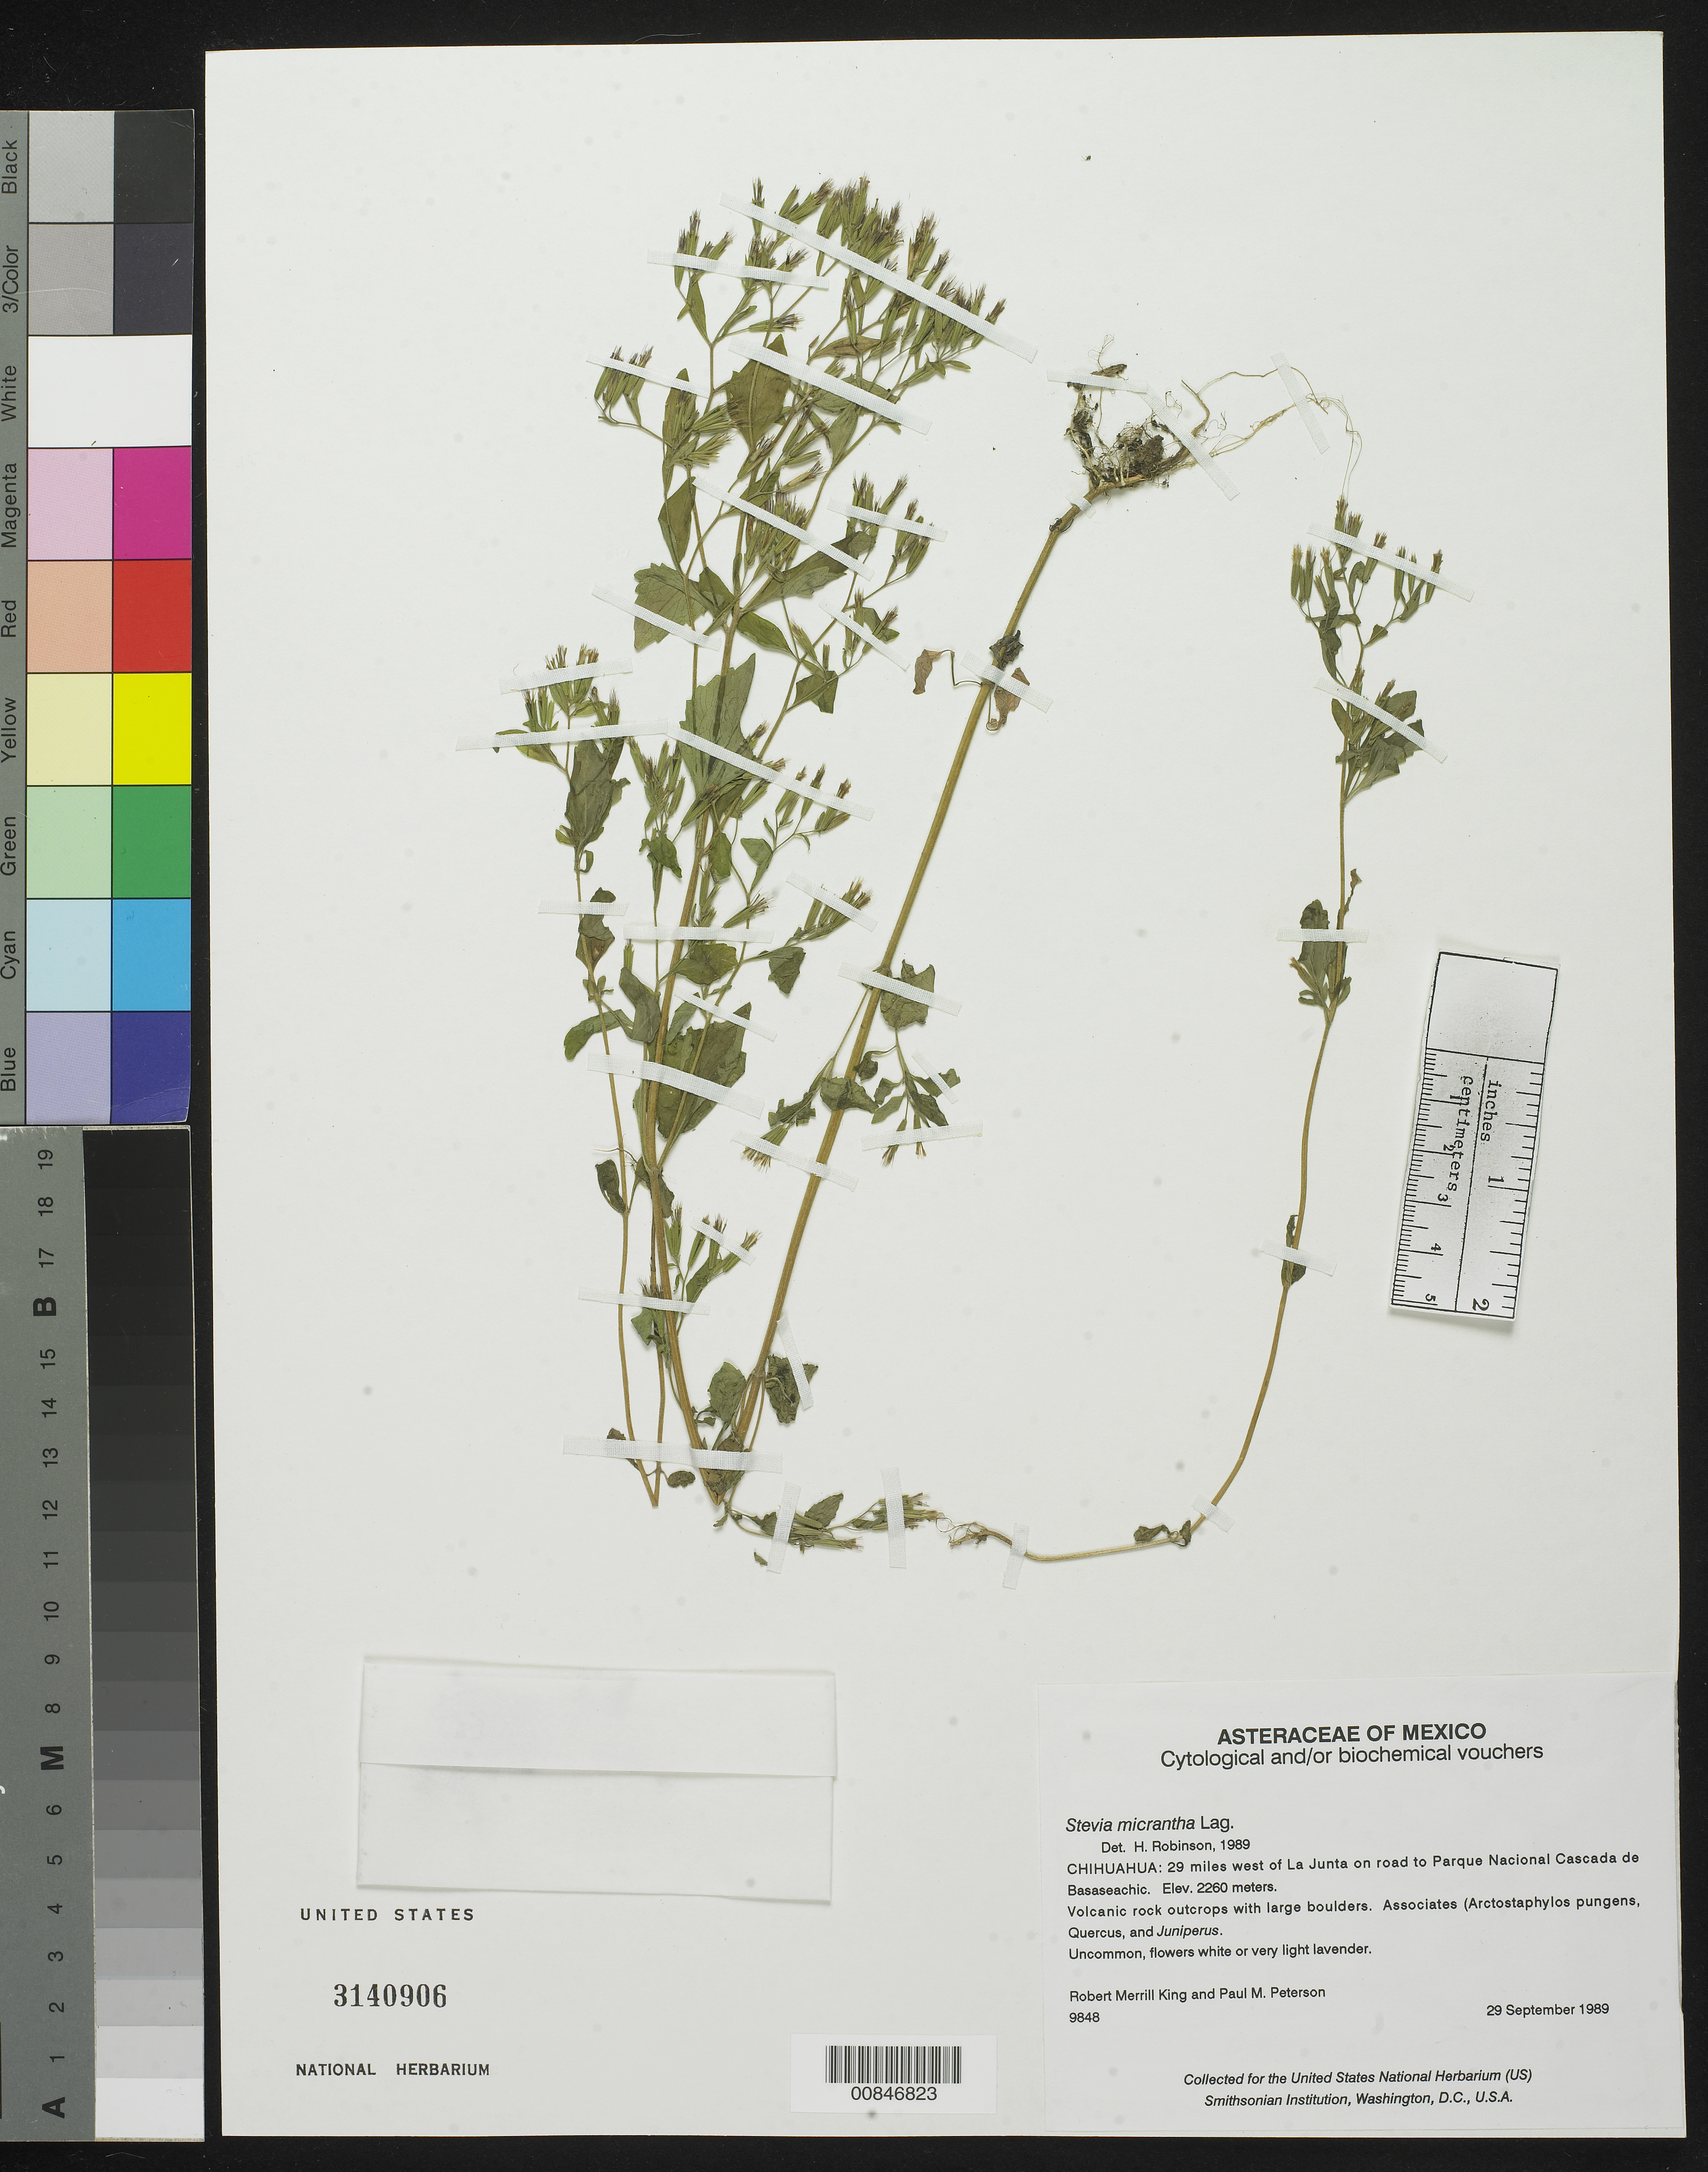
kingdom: Plantae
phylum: Tracheophyta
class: Magnoliopsida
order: Asterales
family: Asteraceae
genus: Stevia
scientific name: Stevia micrantha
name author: Lag.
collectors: R. M. King & P. M. Peterson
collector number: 9848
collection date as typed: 29 Sep 1989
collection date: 1989-09-29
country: Mexico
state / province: Chihuahua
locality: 29 miles west of La Junta on road to Parque Nacional Cascada de Basaseachic.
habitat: Volcanic rock outcrops with large boulders. Associates : Arctostaphylos pungens, Quercus, and Juniperus.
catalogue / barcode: US 3140906